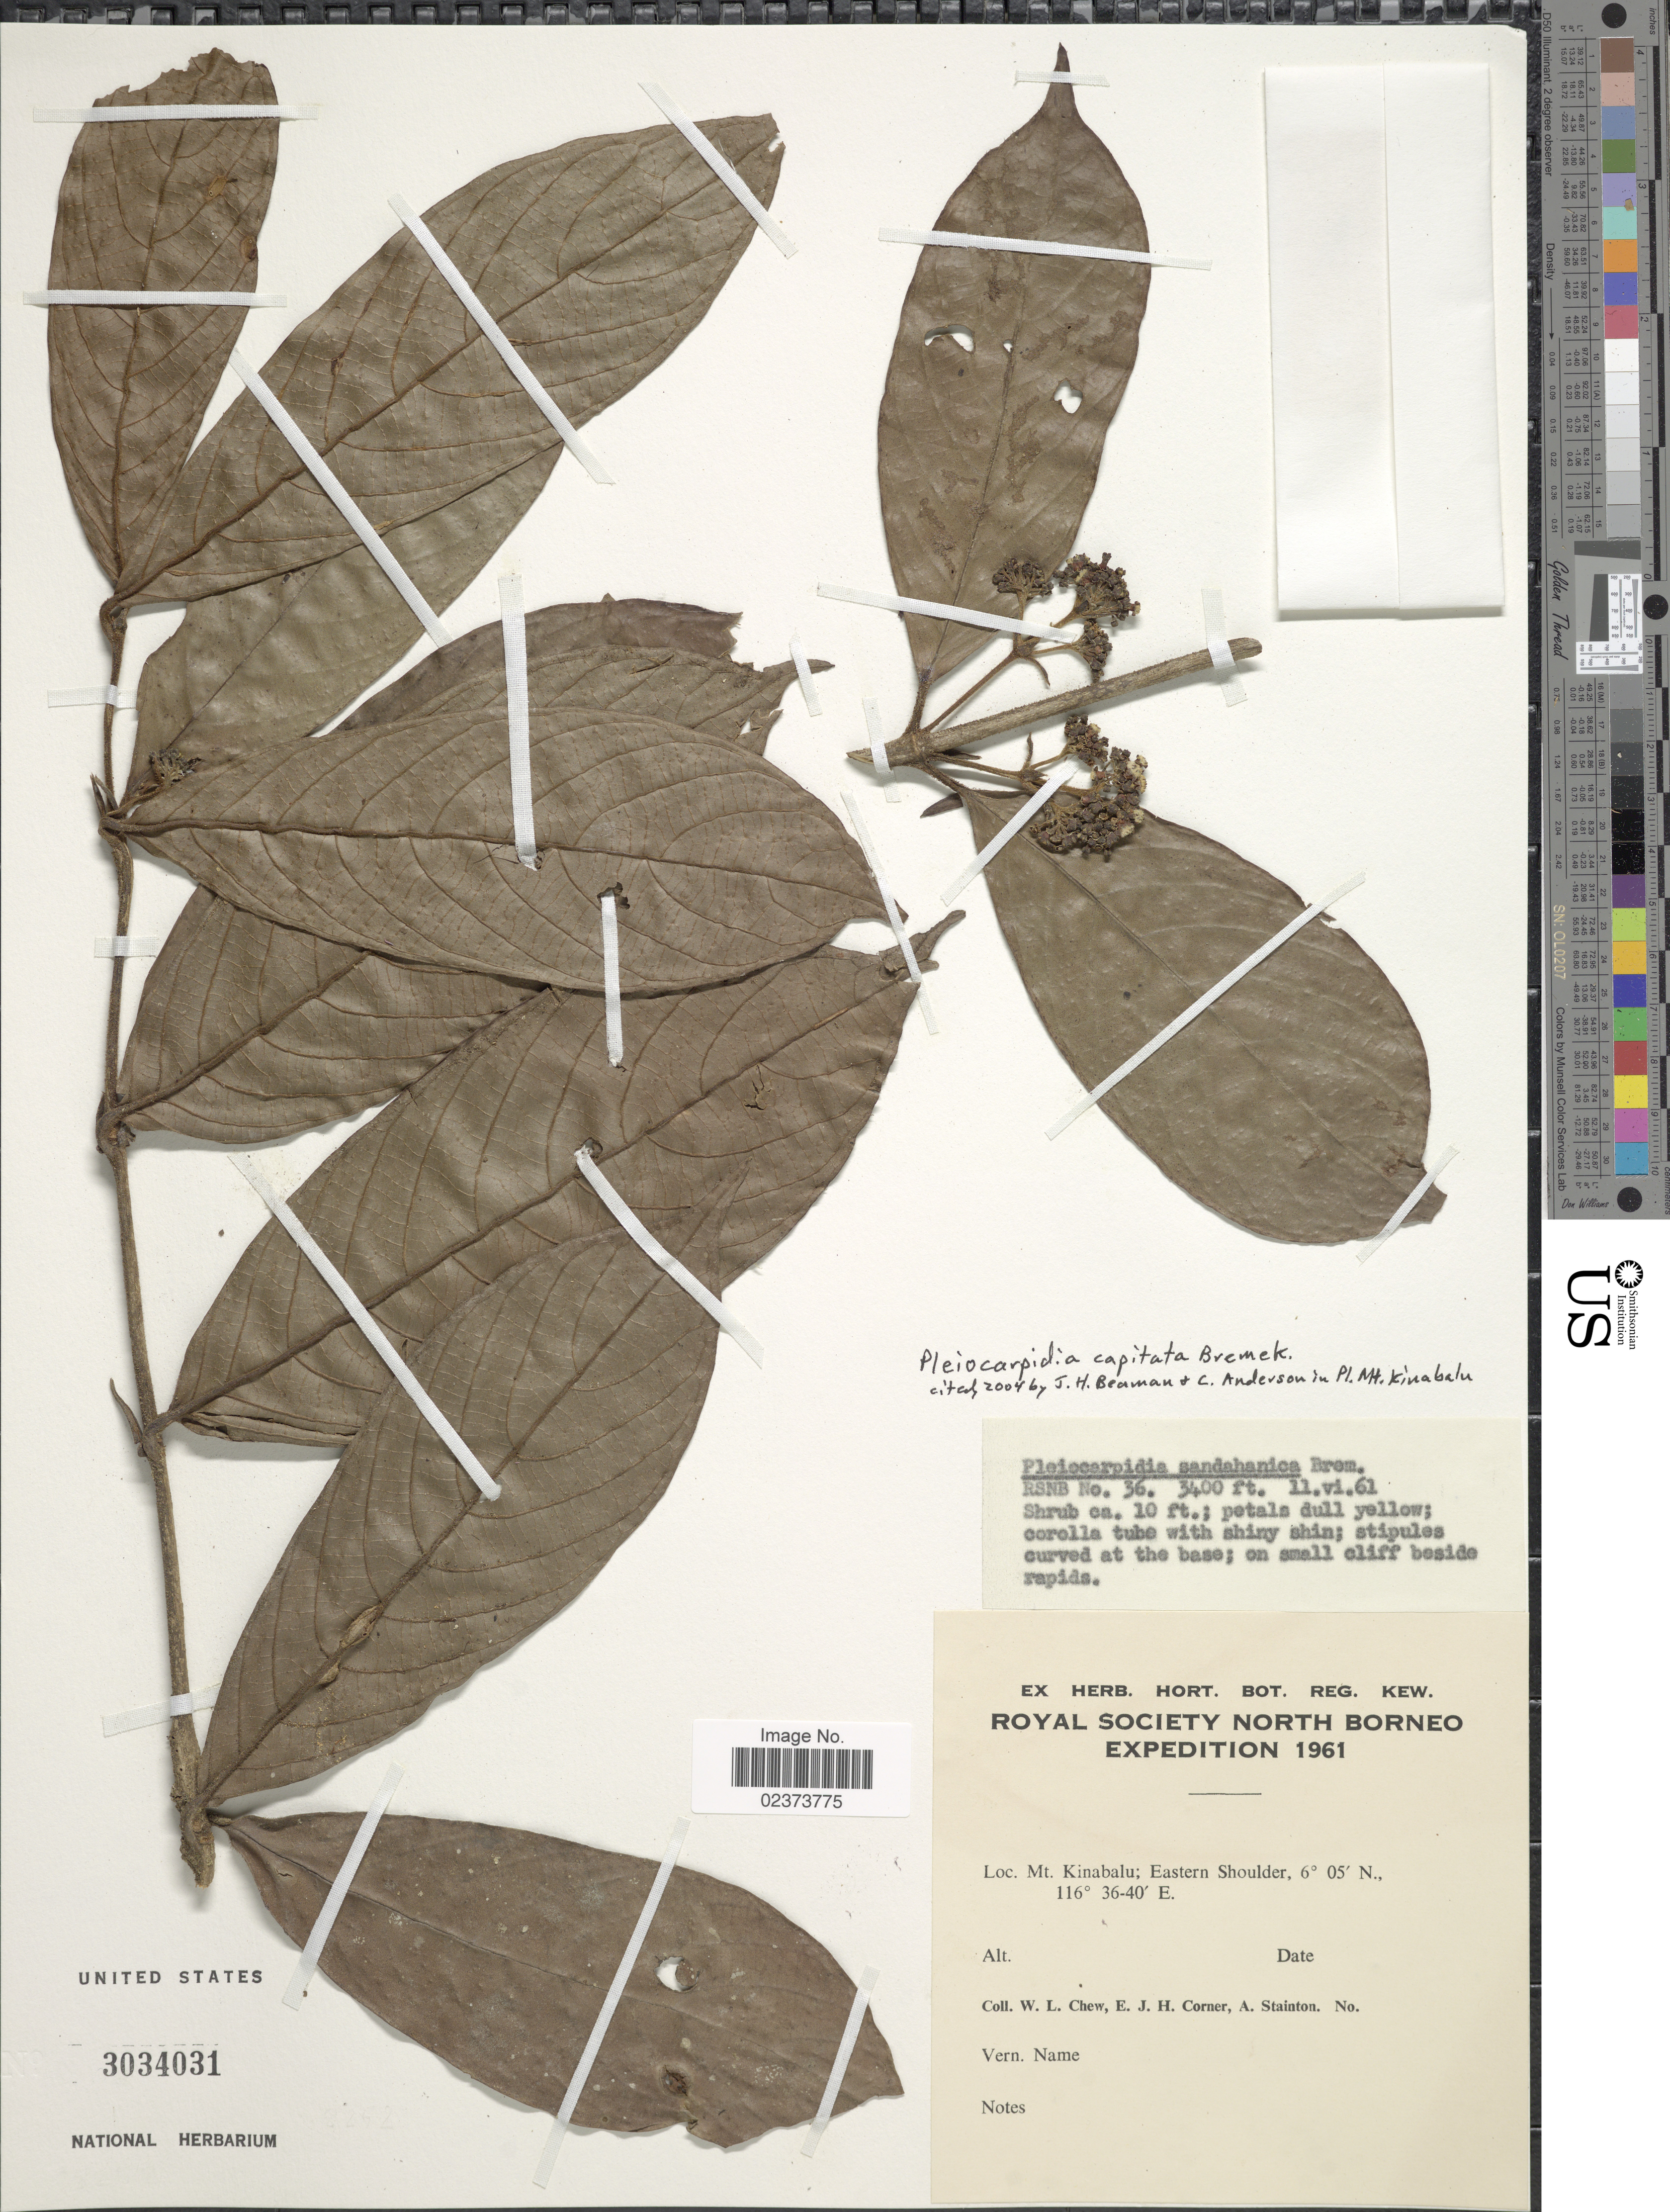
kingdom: Plantae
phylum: Tracheophyta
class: Magnoliopsida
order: Gentianales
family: Rubiaceae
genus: Pleiocarpidia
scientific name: Pleiocarpidia capitata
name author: Bremek.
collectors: W. Chew, E. Corner & A. Stainton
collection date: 1961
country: Malaysia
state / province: Sabah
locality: Mt. Kinabalu: Eastern Shoulder, Royal Society North Borneo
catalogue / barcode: US 3034031